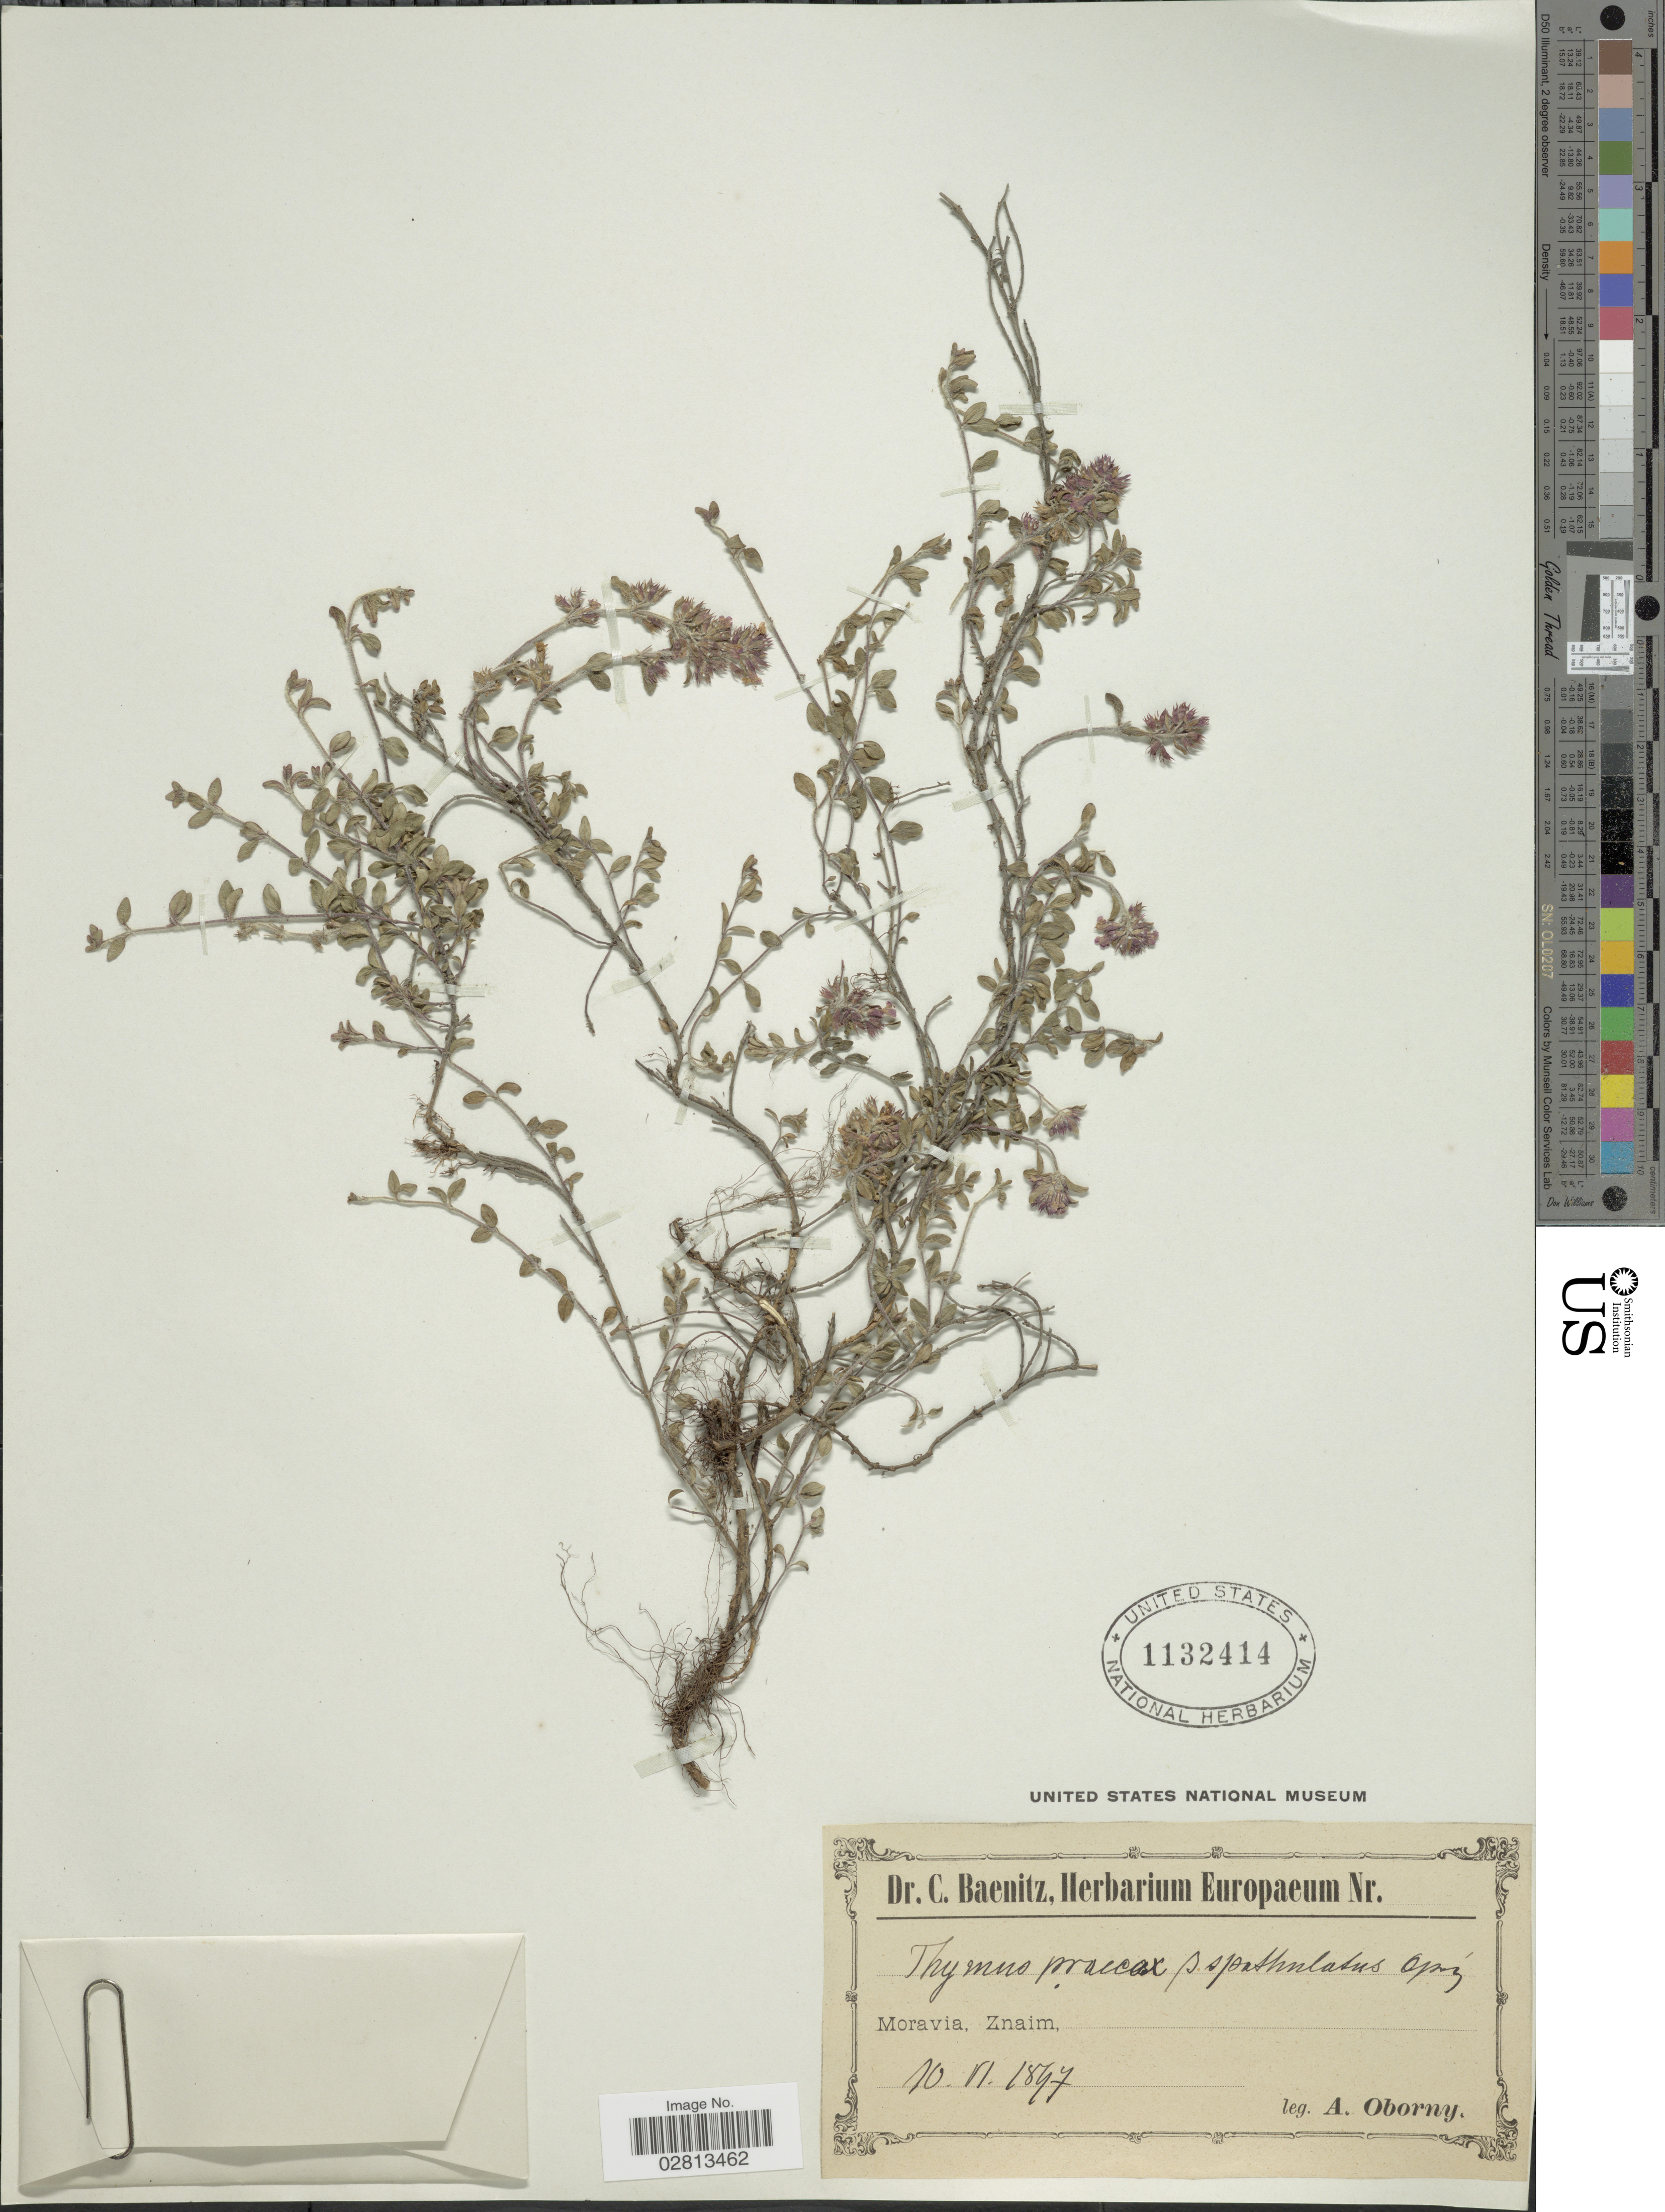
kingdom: Plantae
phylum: Tracheophyta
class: Magnoliopsida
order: Lamiales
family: Lamiaceae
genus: Thymus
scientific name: Thymus praecox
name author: Opiz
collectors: A. Oborny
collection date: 1847-06-10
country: Czechia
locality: Moravia, Znaim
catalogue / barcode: US 1132414